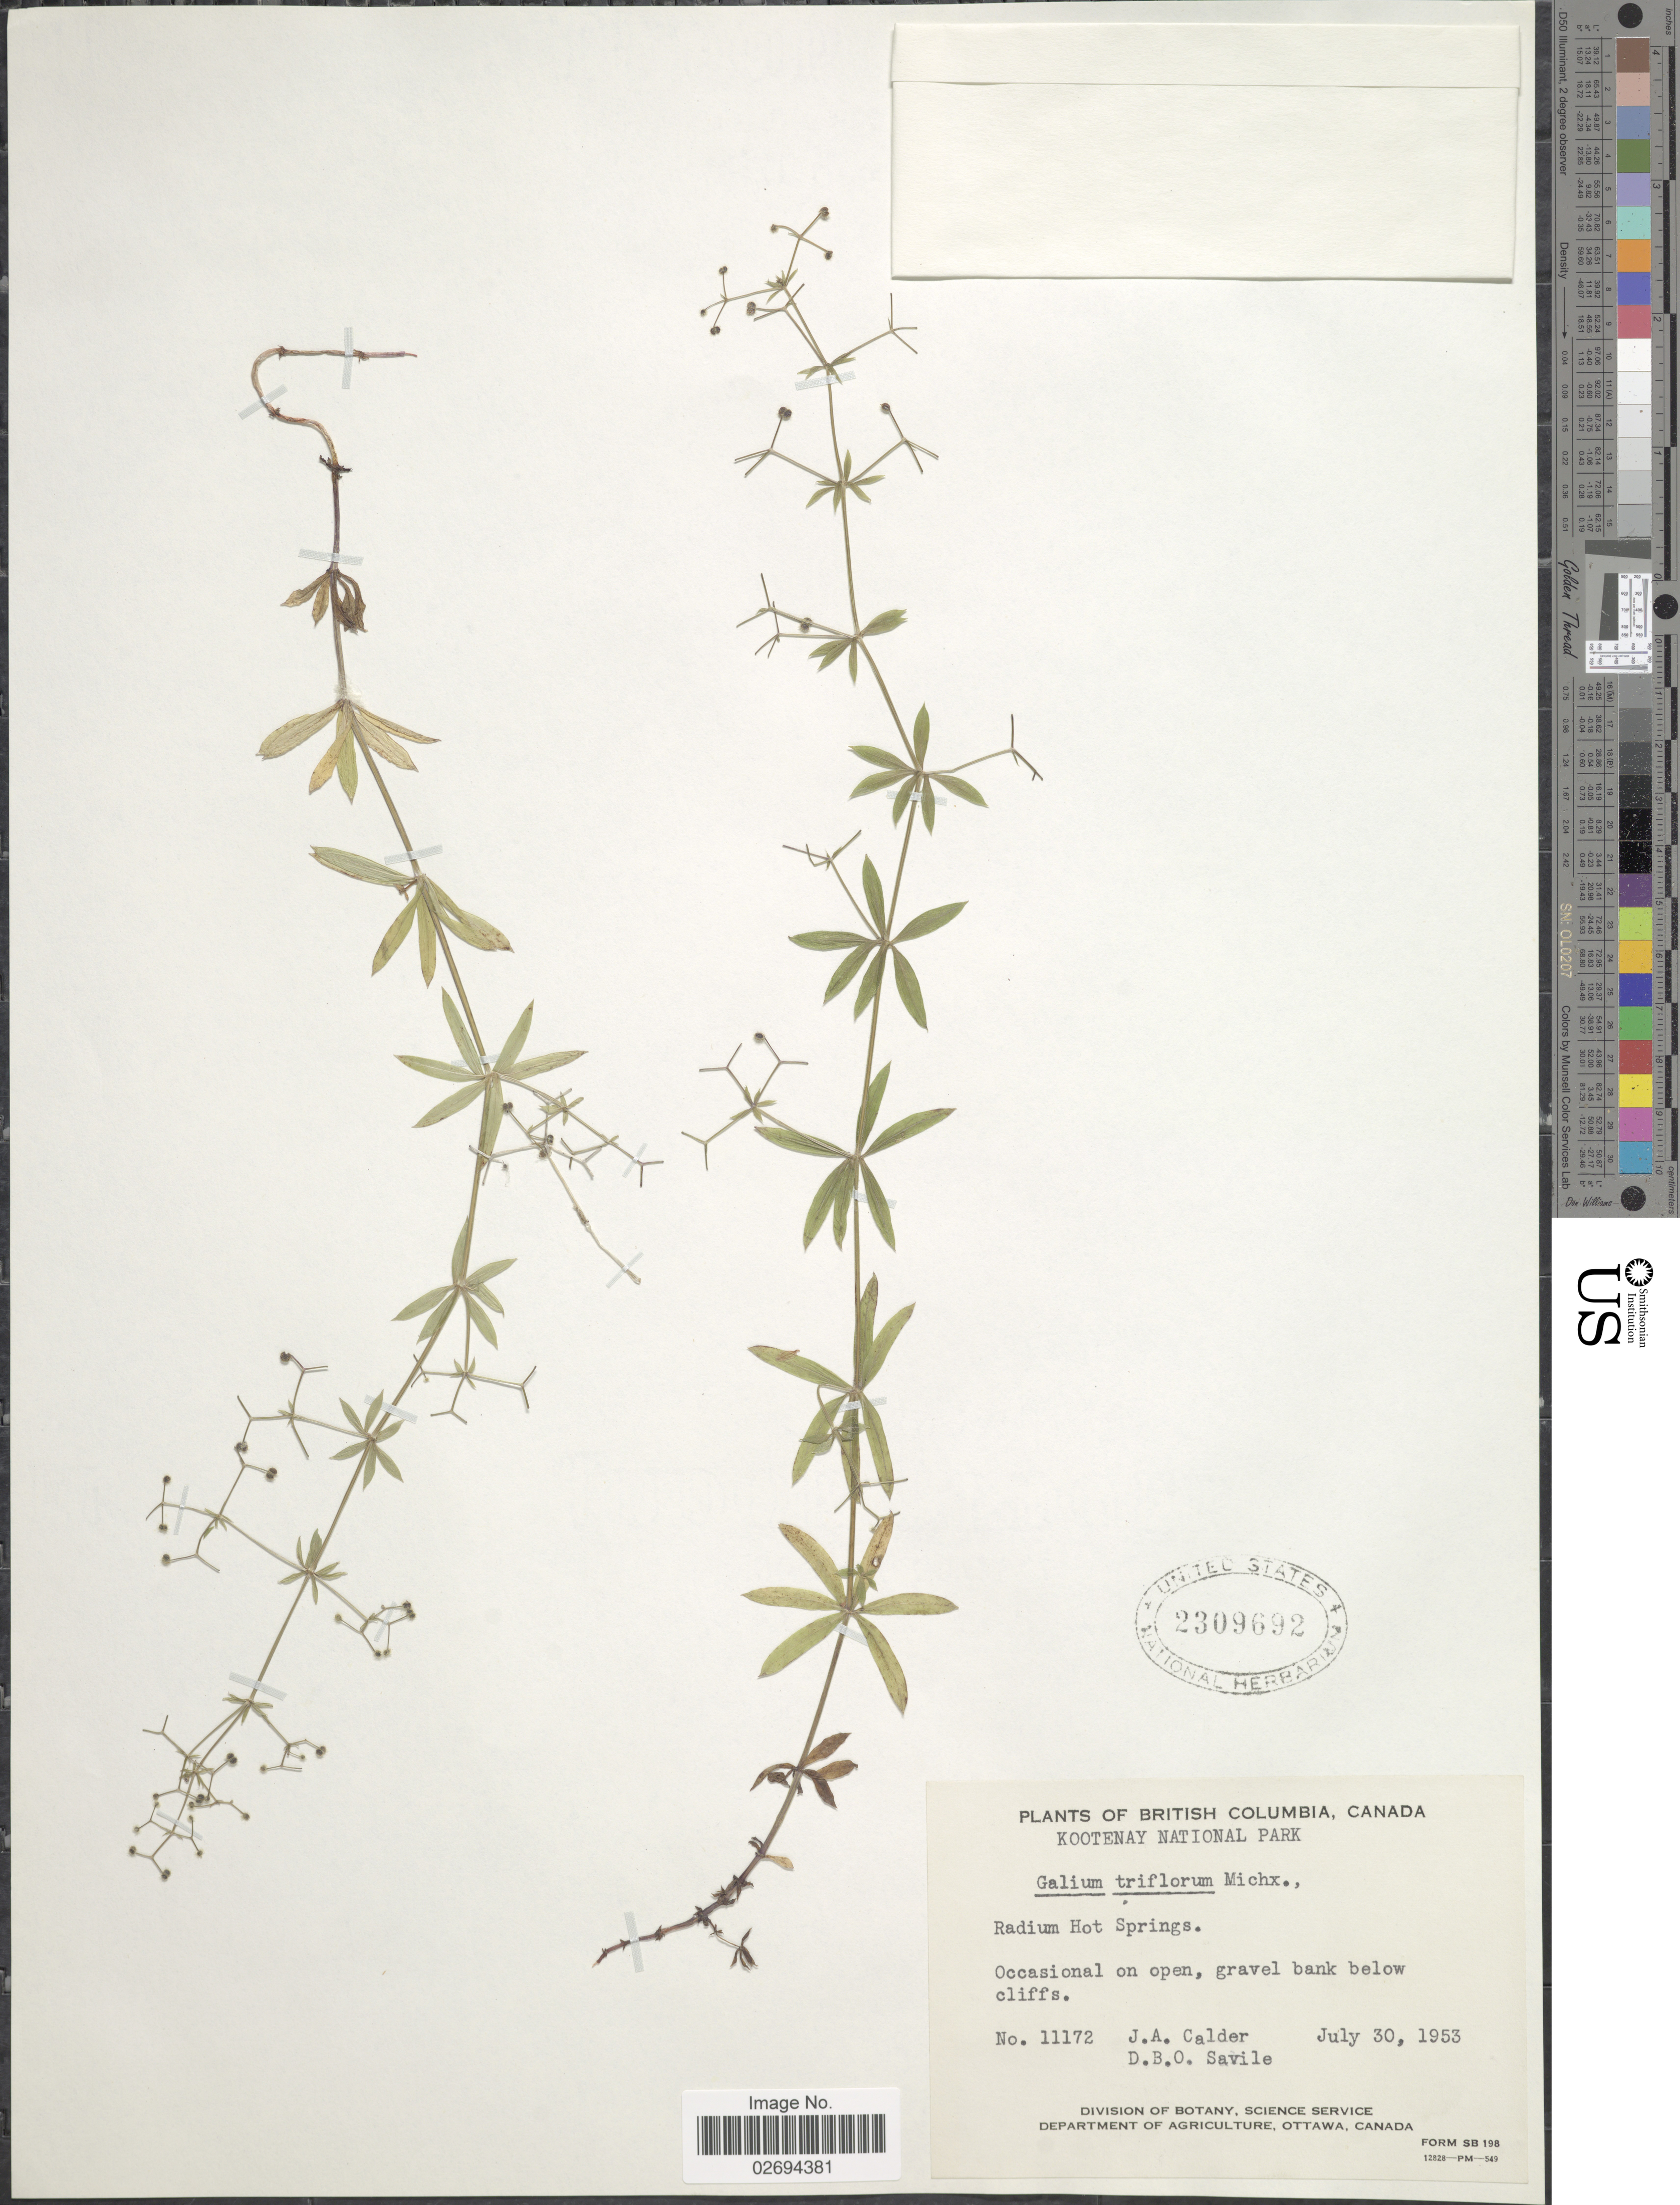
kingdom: Plantae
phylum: Tracheophyta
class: Magnoliopsida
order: Gentianales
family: Rubiaceae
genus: Galium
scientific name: Galium triflorum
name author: Michx.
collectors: J. A. Calder & D. Savile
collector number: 11172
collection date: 1953-07-30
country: Canada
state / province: British Columbia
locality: Kootenay National Park. Radium Hot Springs.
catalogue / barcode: US 2309692